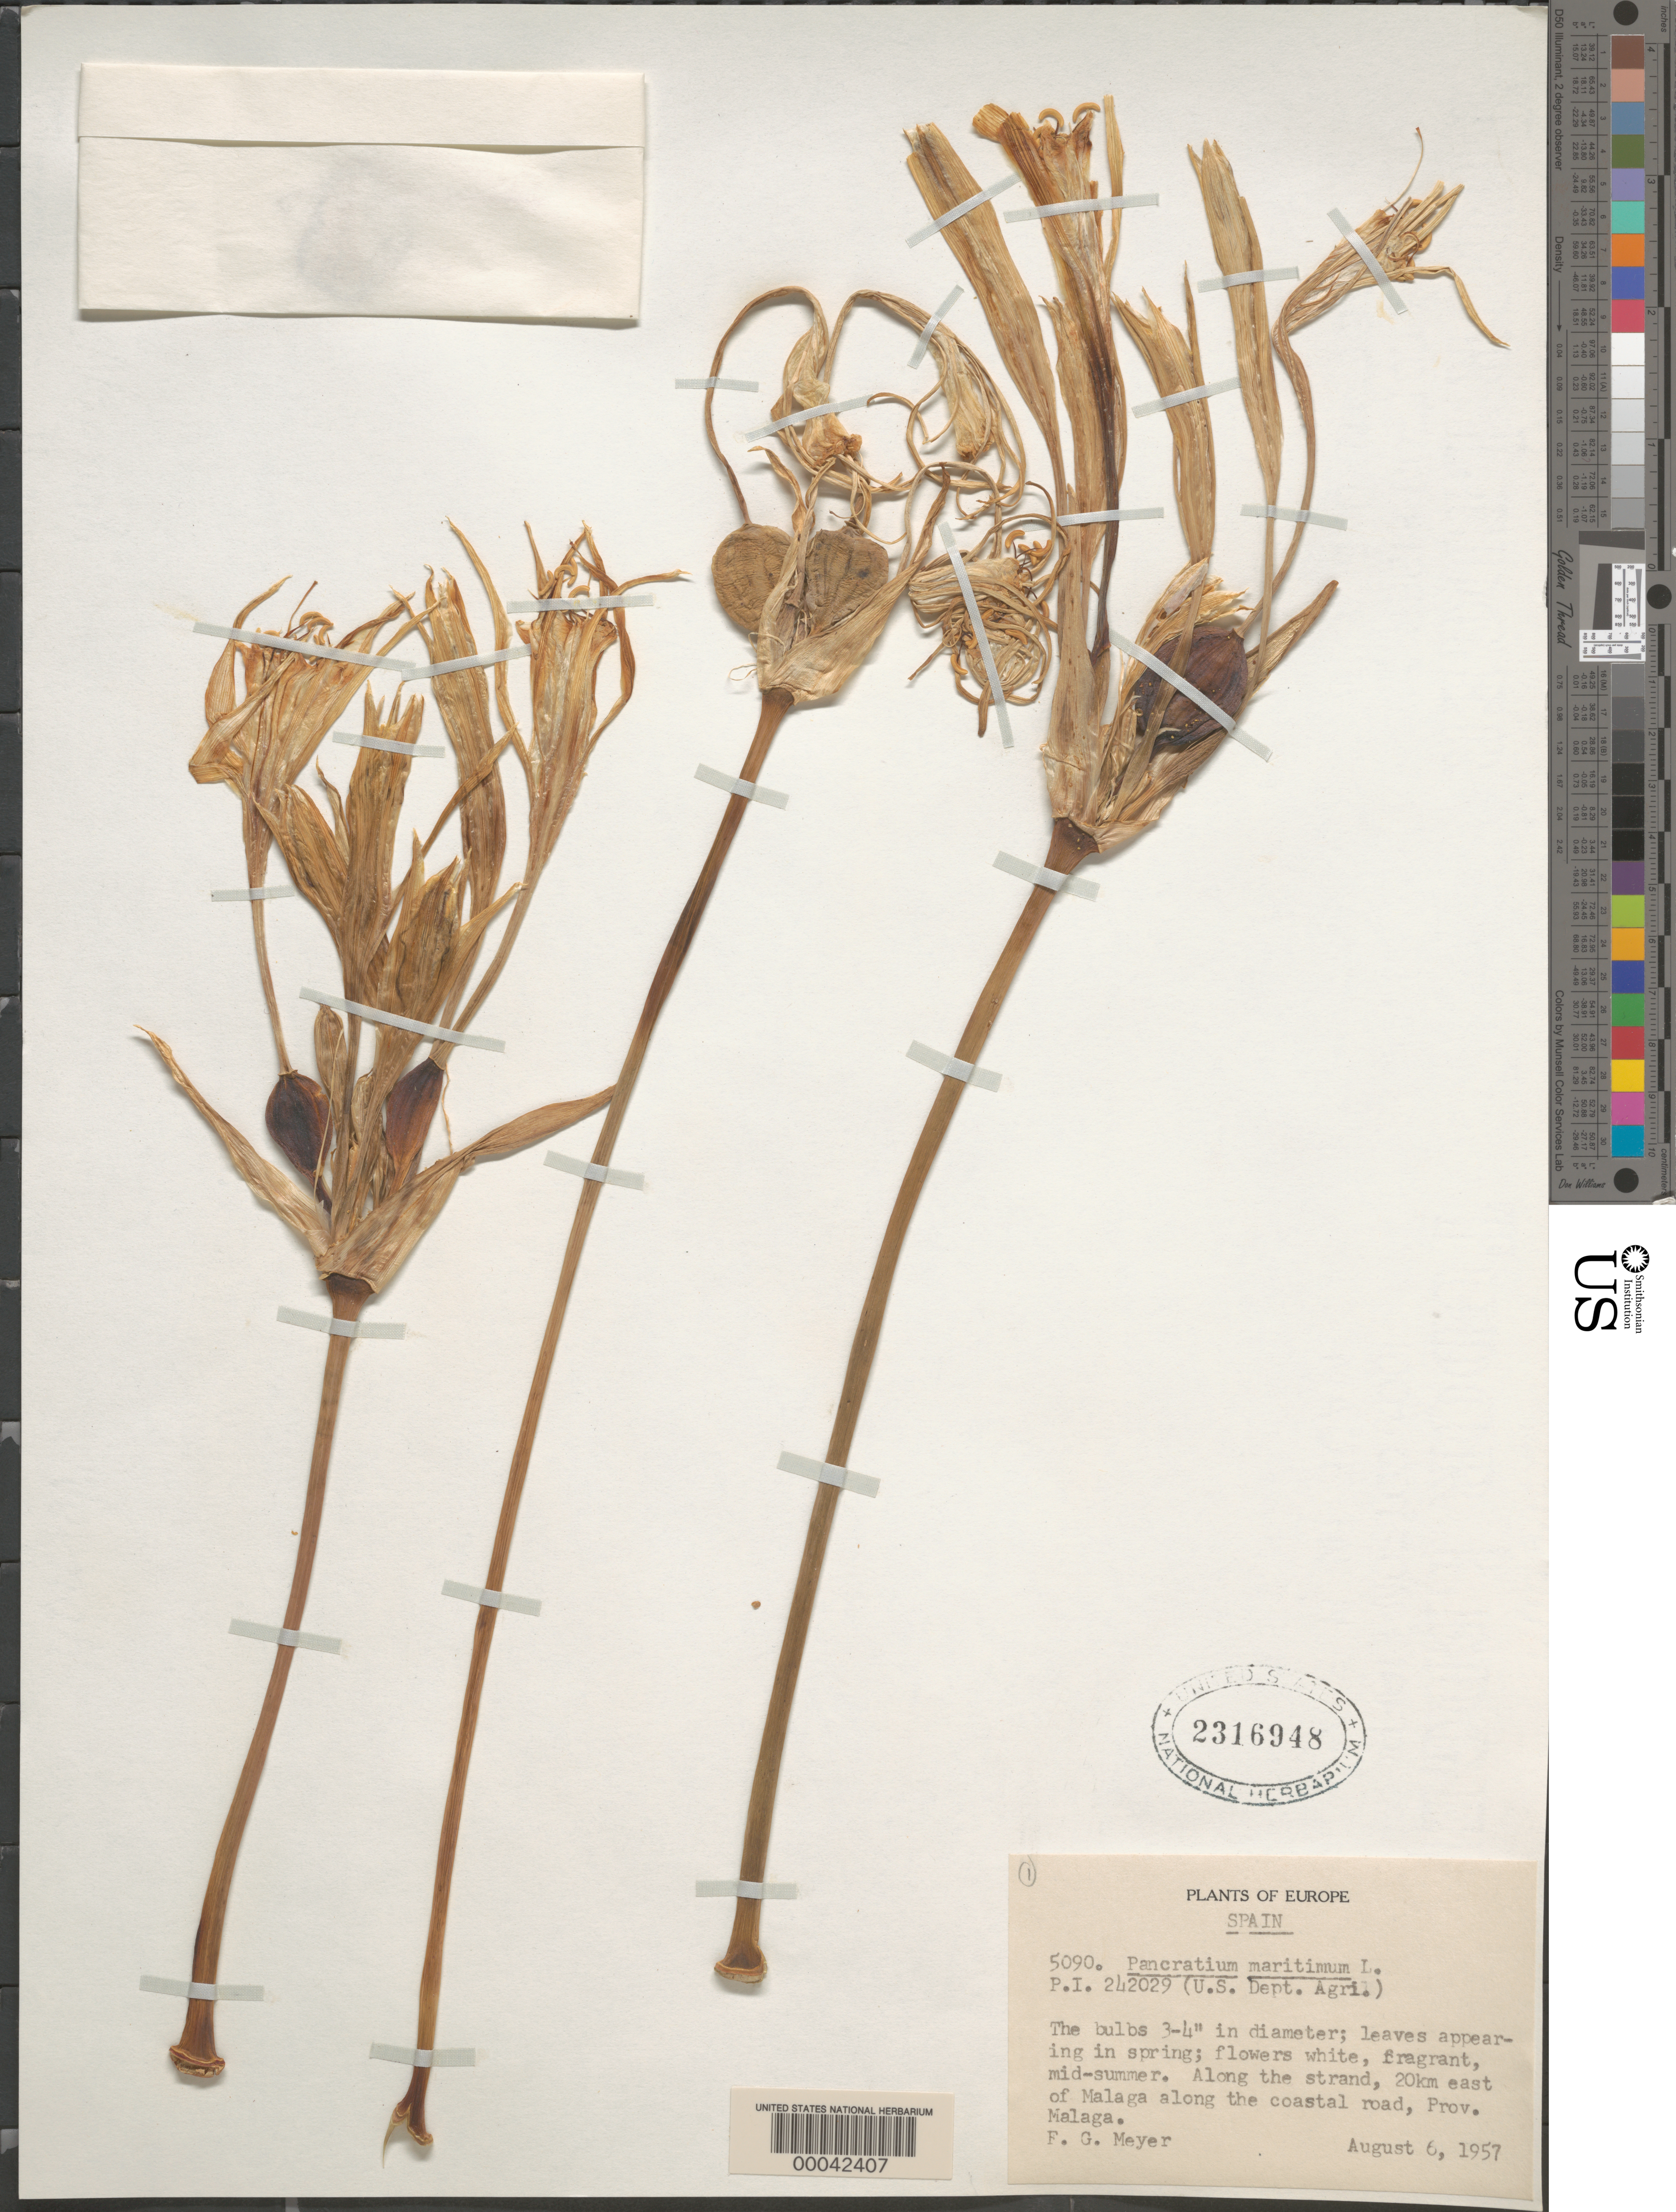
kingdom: Plantae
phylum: Tracheophyta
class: Liliopsida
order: Asparagales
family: Amaryllidaceae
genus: Pancratium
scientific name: Pancratium maritimum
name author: L.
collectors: F. G. Meyer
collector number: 5090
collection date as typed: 06 Aug 1957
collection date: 1957-08-06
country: Spain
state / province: Andalucia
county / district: Malaga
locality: Along the strand, 20 km east of malaga along the coastal road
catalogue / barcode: US 2316948